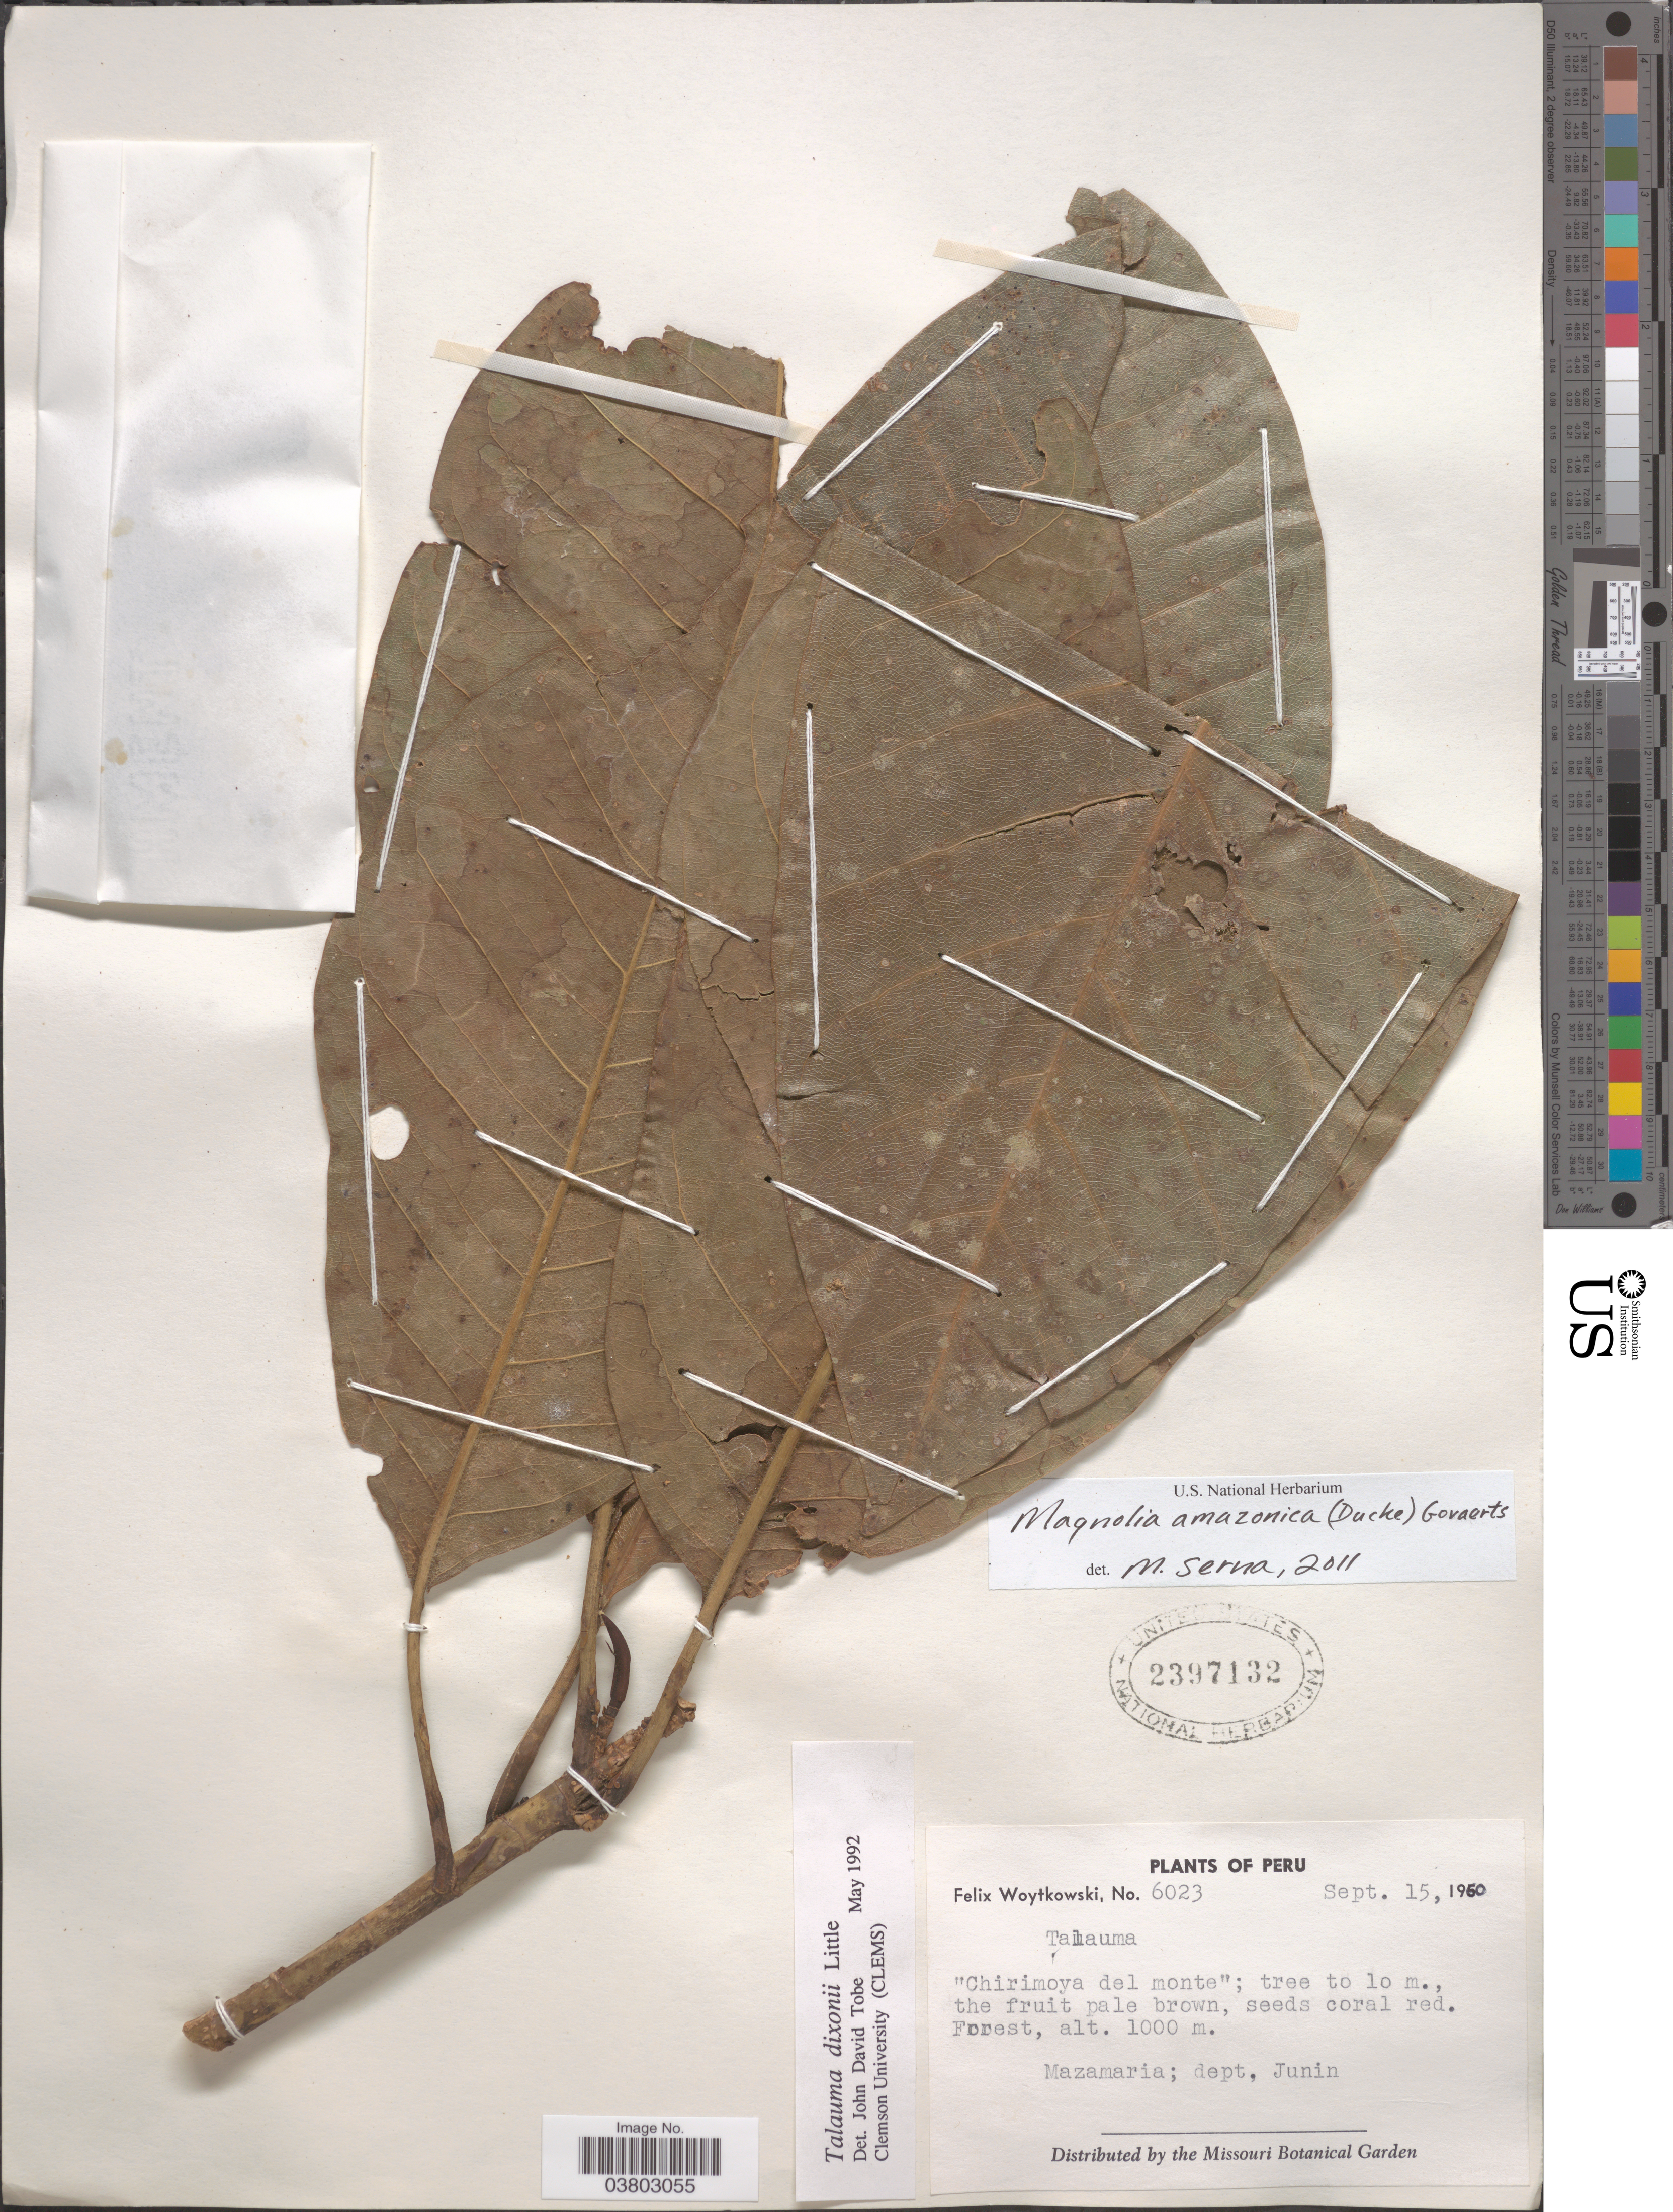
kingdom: Plantae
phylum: Tracheophyta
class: Magnoliopsida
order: Magnoliales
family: Magnoliaceae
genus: Magnolia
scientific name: Magnolia amazonica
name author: (Ducke) Govaerts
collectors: F. Woytkowski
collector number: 6023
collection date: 1960-09-15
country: Peru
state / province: Junín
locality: Mazamaria; dept. Junin.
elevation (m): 1000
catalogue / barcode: US 2397132